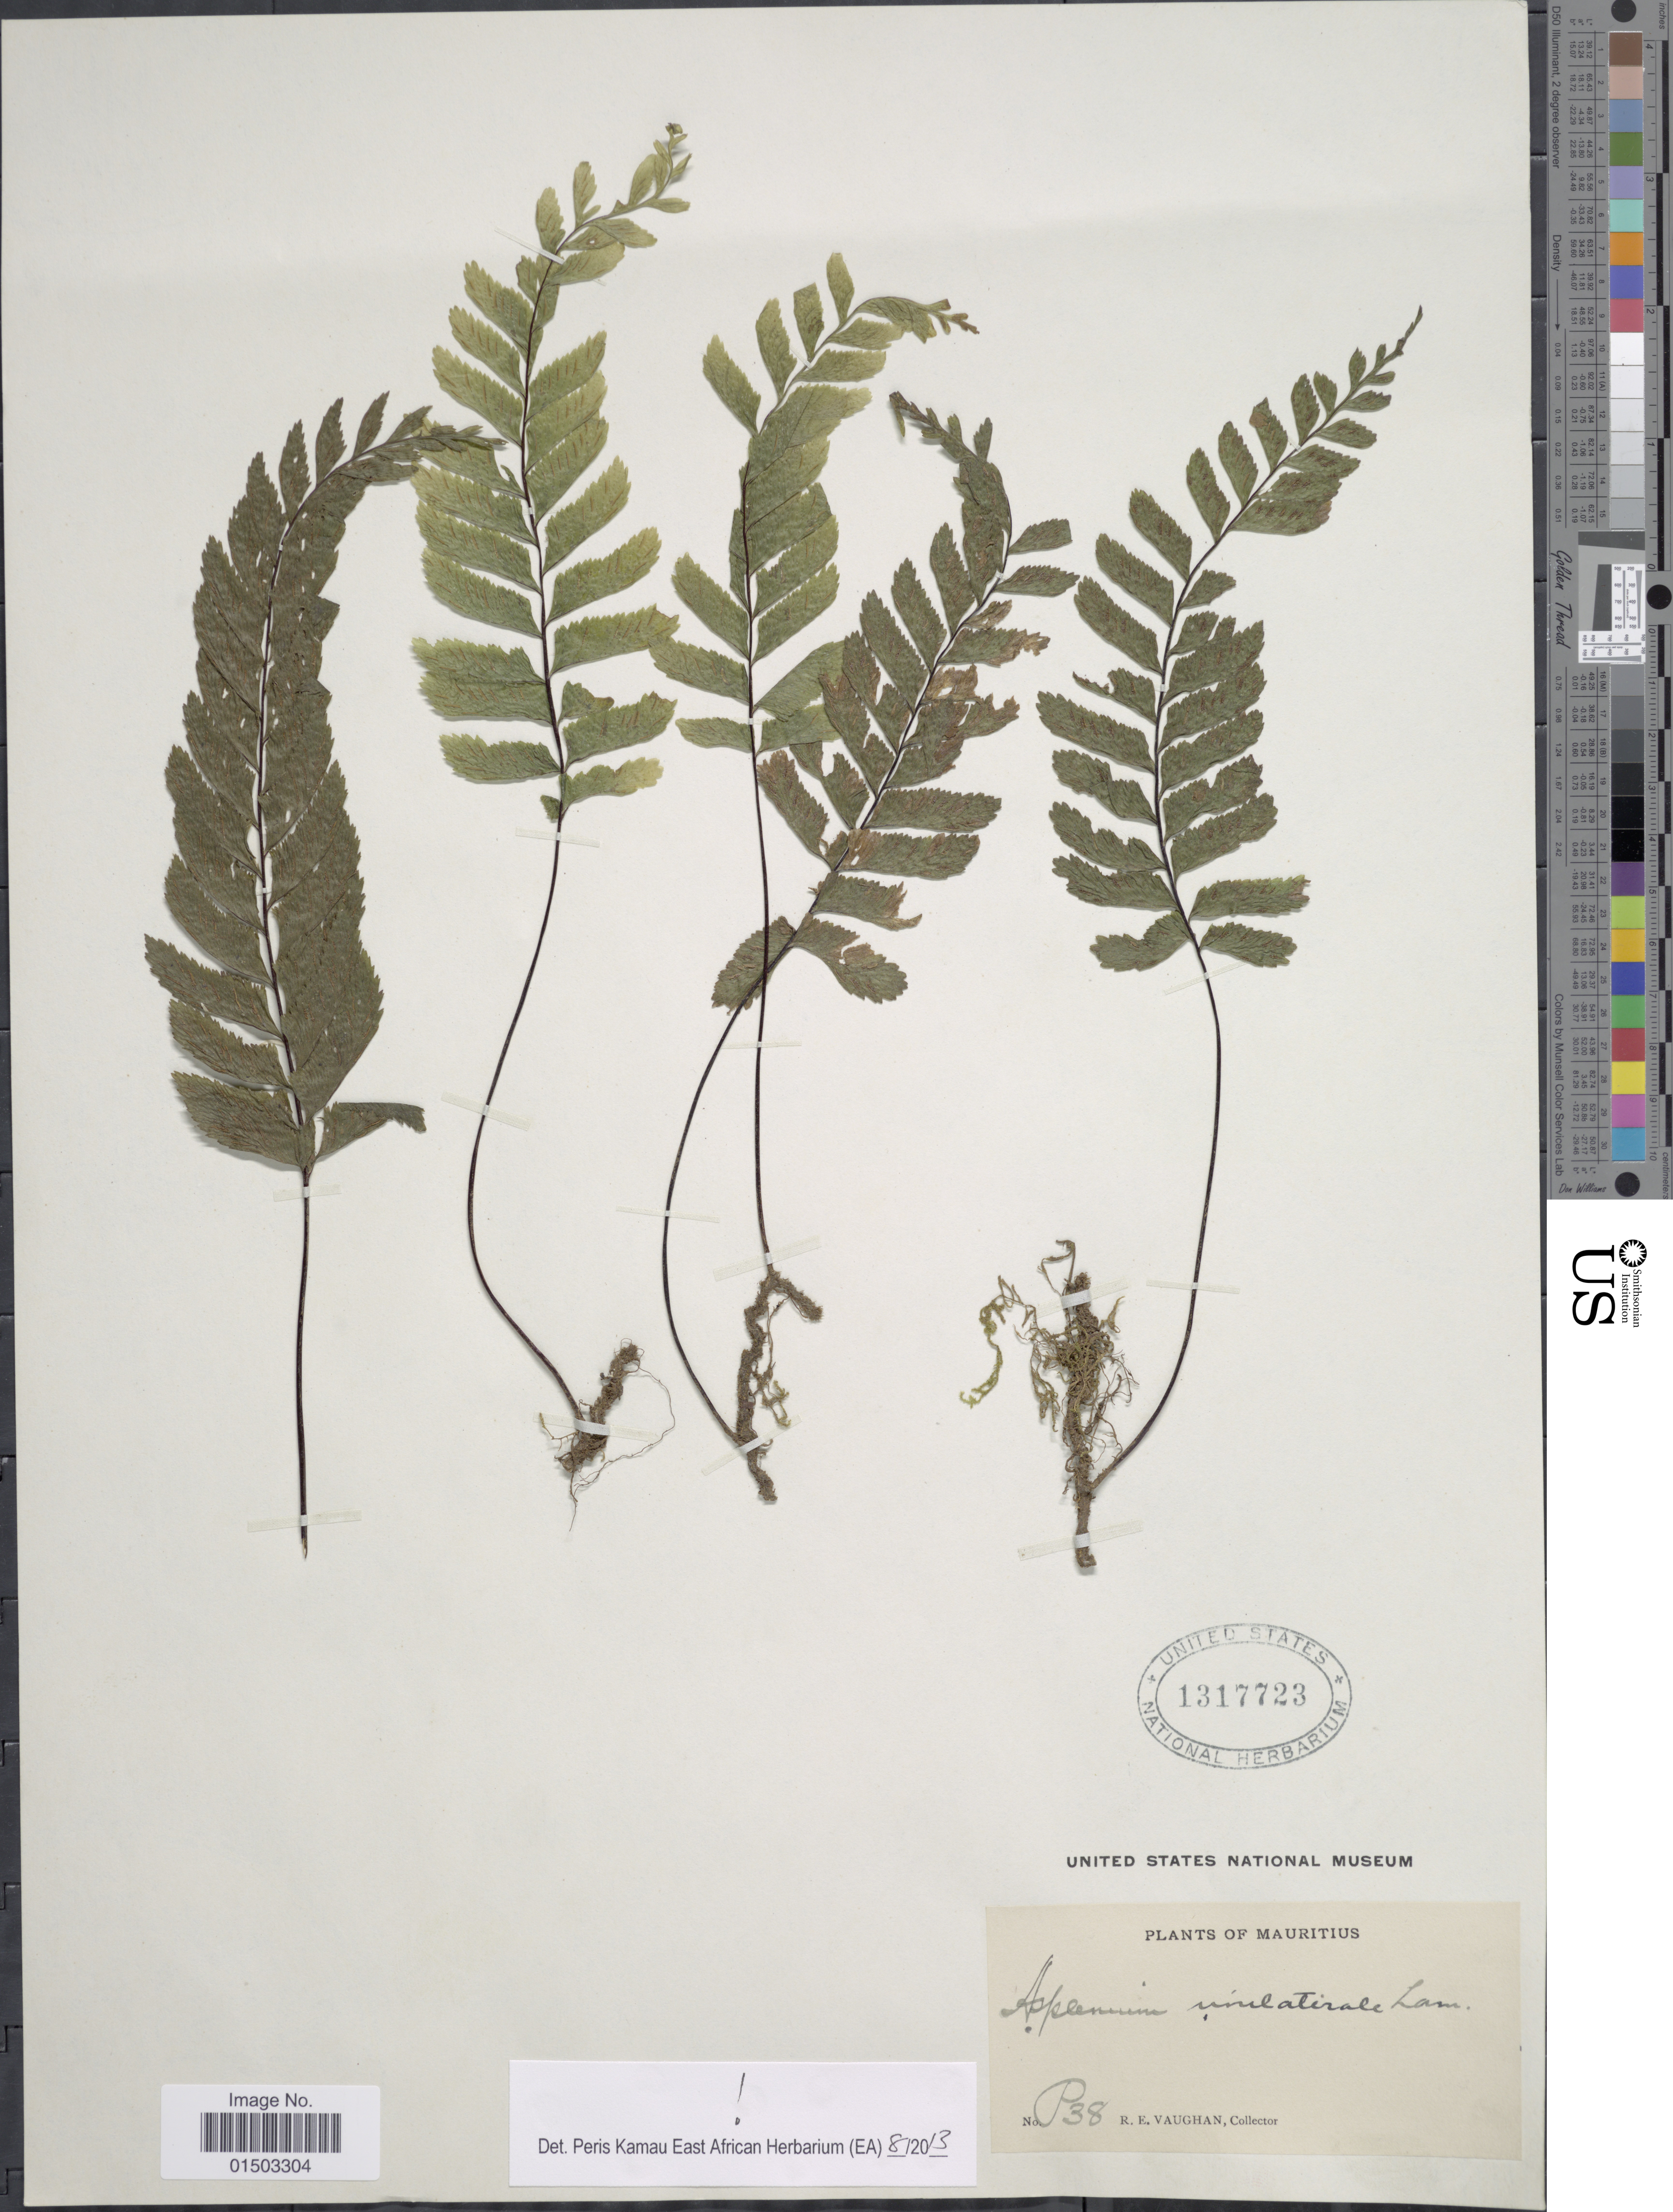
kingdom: Plantae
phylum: Tracheophyta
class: Polypodiopsida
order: Polypodiales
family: Aspleniaceae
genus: Hymenasplenium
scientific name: Hymenasplenium unilaterale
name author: (Lam.) Hayata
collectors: R. Vaughan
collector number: P38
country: Mauritius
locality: Mauritius.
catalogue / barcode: US 1317723